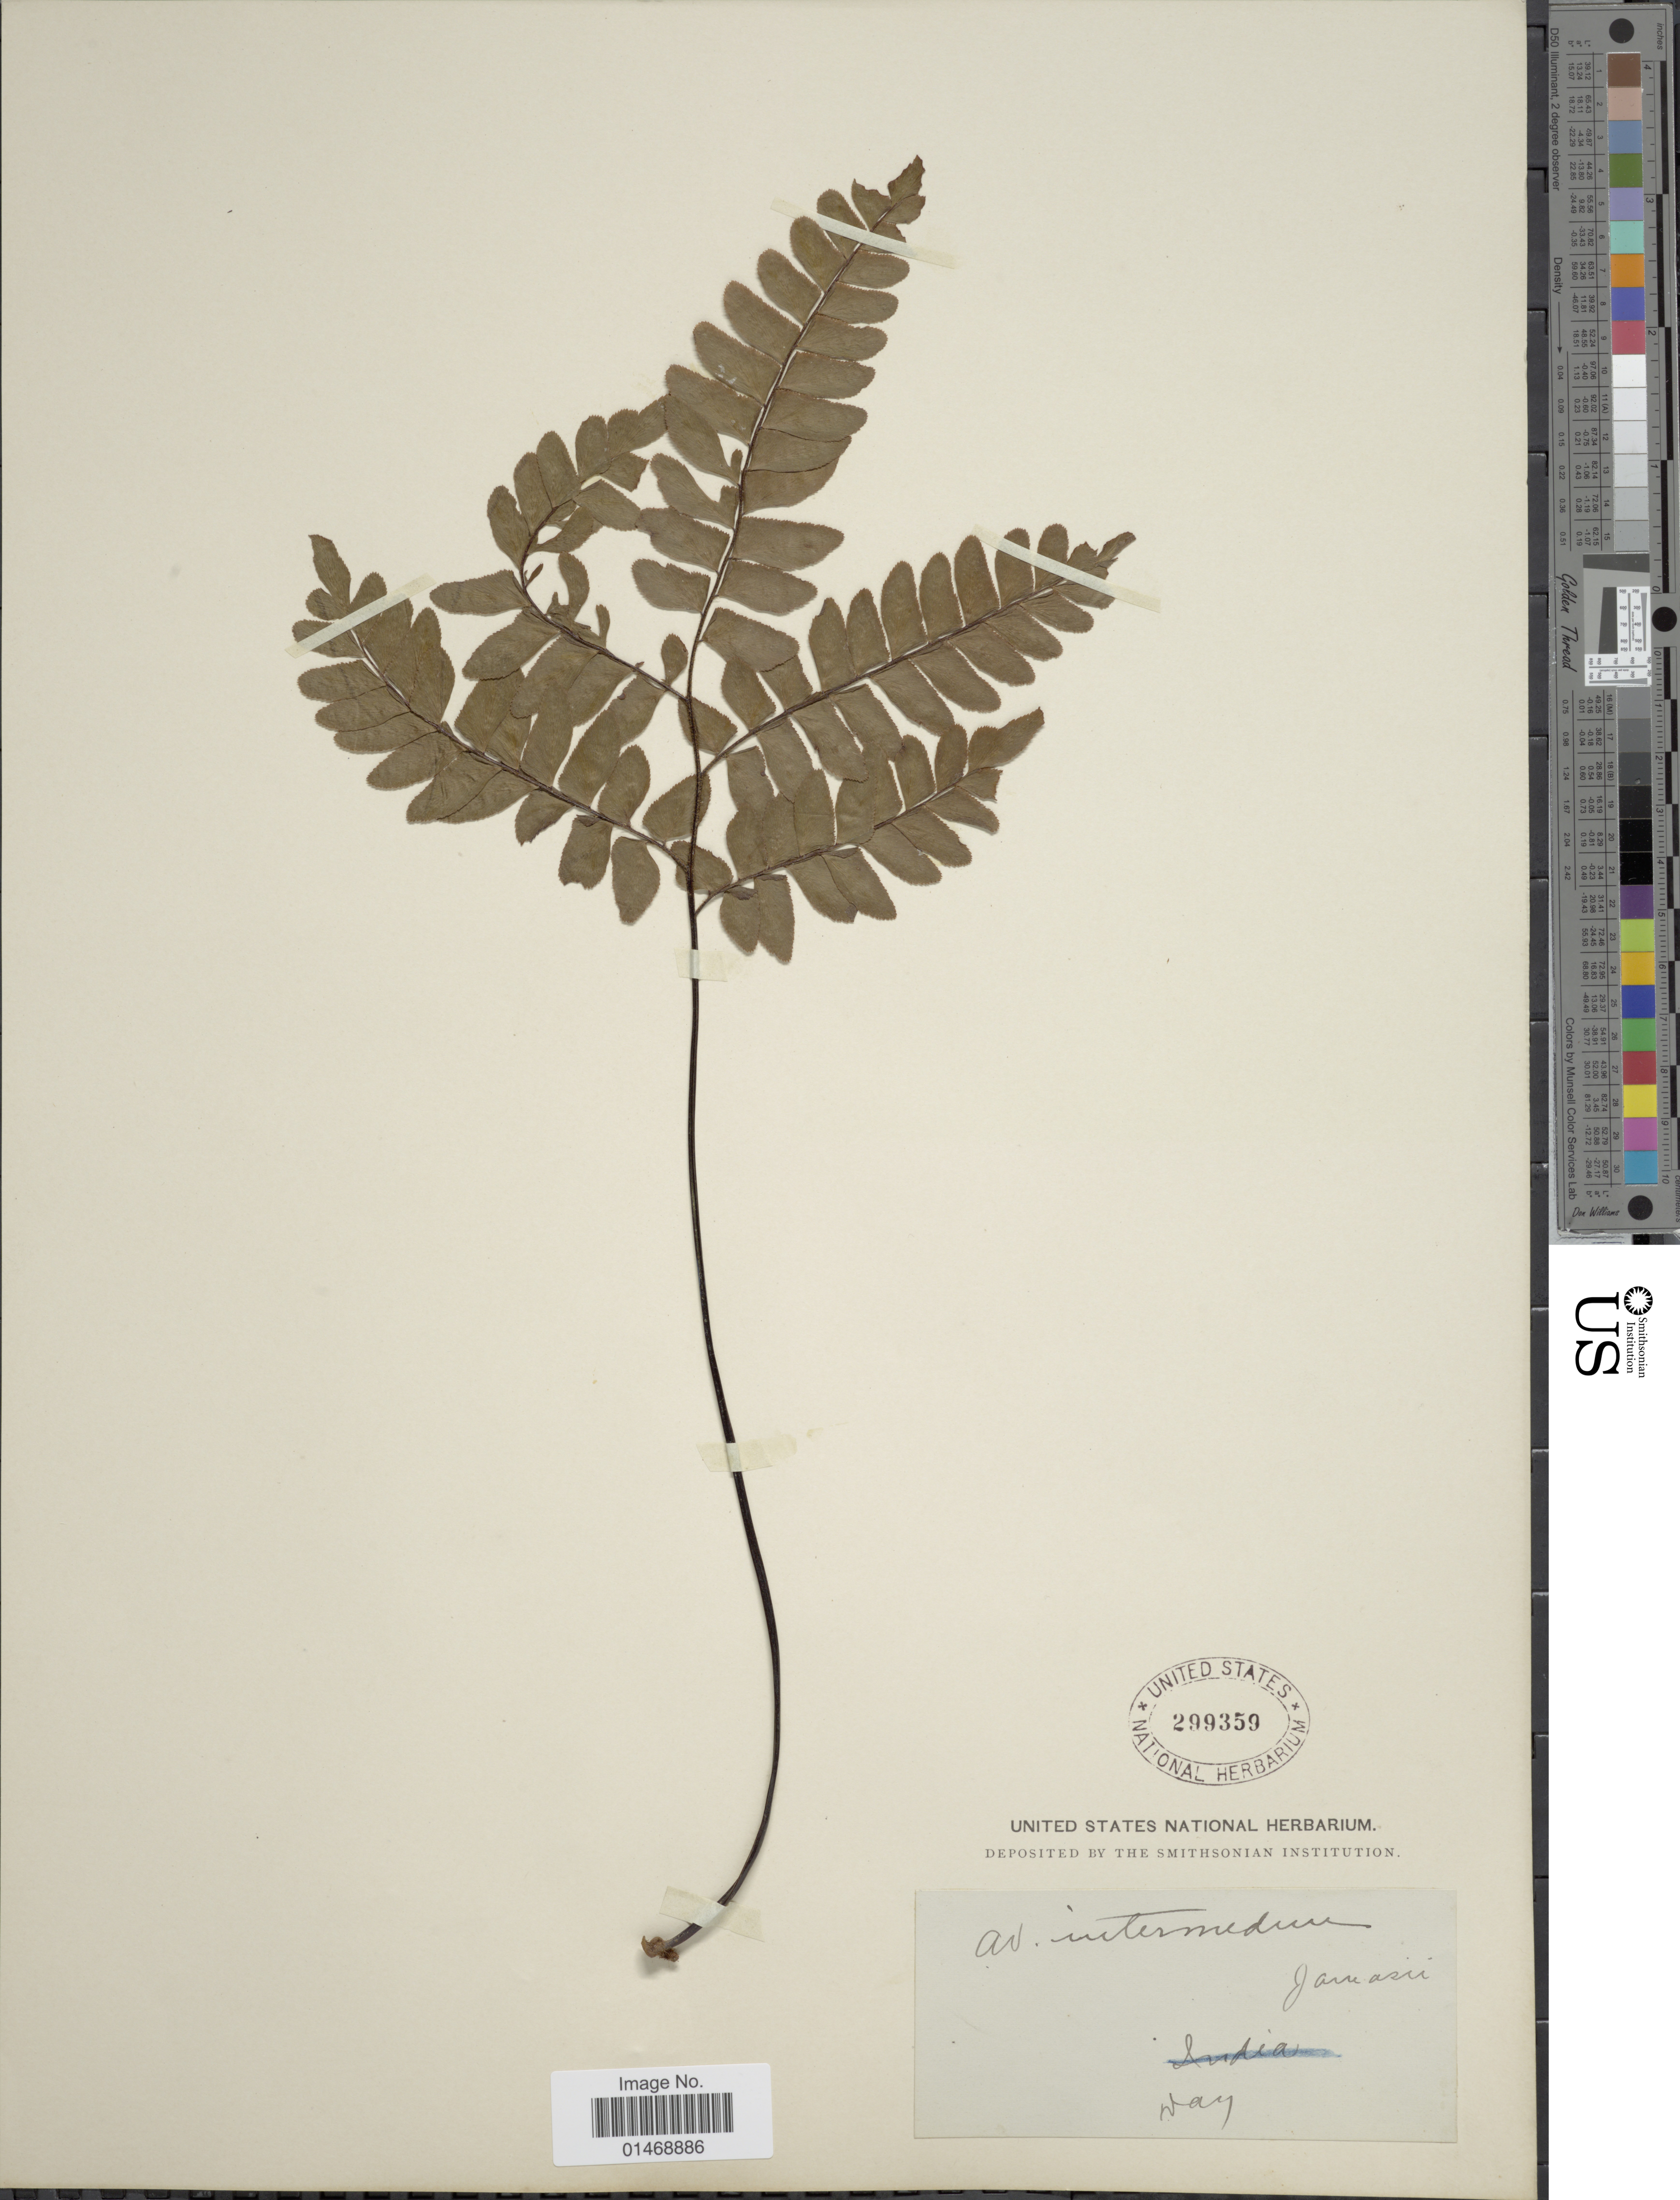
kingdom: Plantae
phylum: Tracheophyta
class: Polypodiopsida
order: Polypodiales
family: Pteridaceae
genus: Adiantum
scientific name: Adiantum latifolium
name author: Lam.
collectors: Day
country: India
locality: Jamasii [interpreted]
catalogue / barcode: US 299359